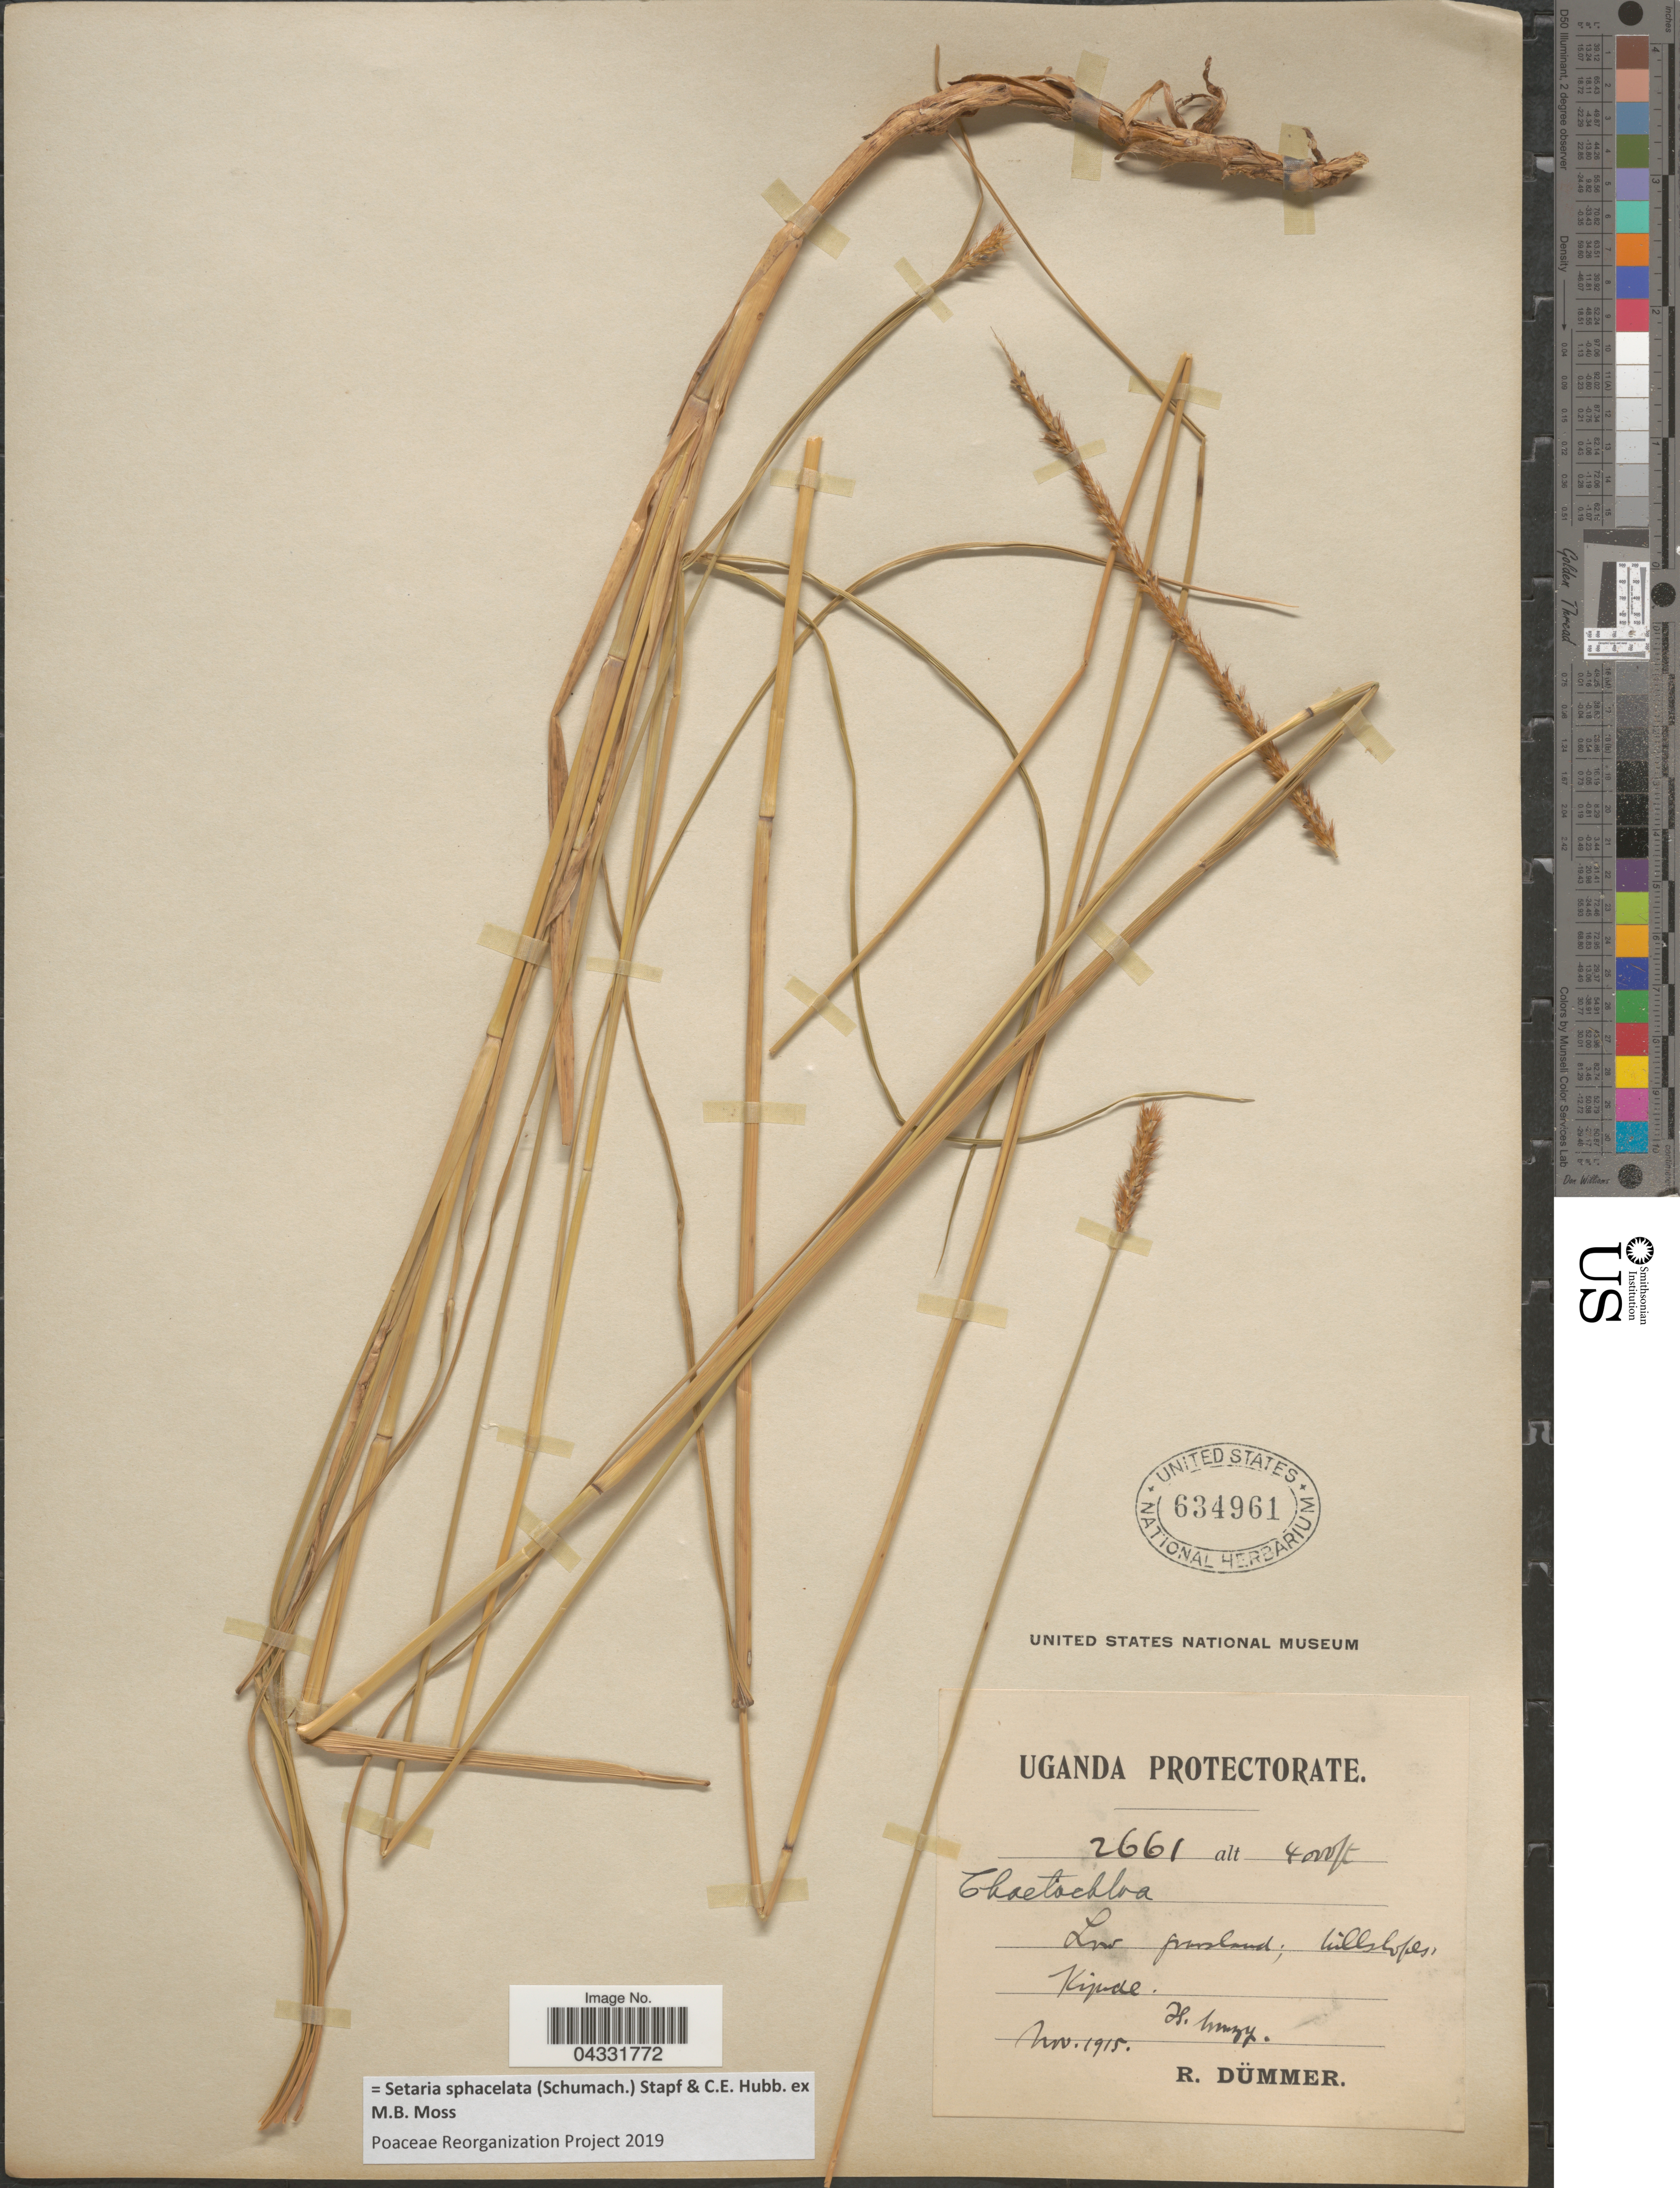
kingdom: Plantae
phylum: Tracheophyta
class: Liliopsida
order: Poales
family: Poaceae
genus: Setaria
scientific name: Setaria sphacelata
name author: (Schumach.) Stapf & Hubb. ex Moss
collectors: R. A. Dümmer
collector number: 2661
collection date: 1915-11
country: Uganda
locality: Uganda Protectorate. Low grassland; hillslopes, Kigude.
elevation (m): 1219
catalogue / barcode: US 634961